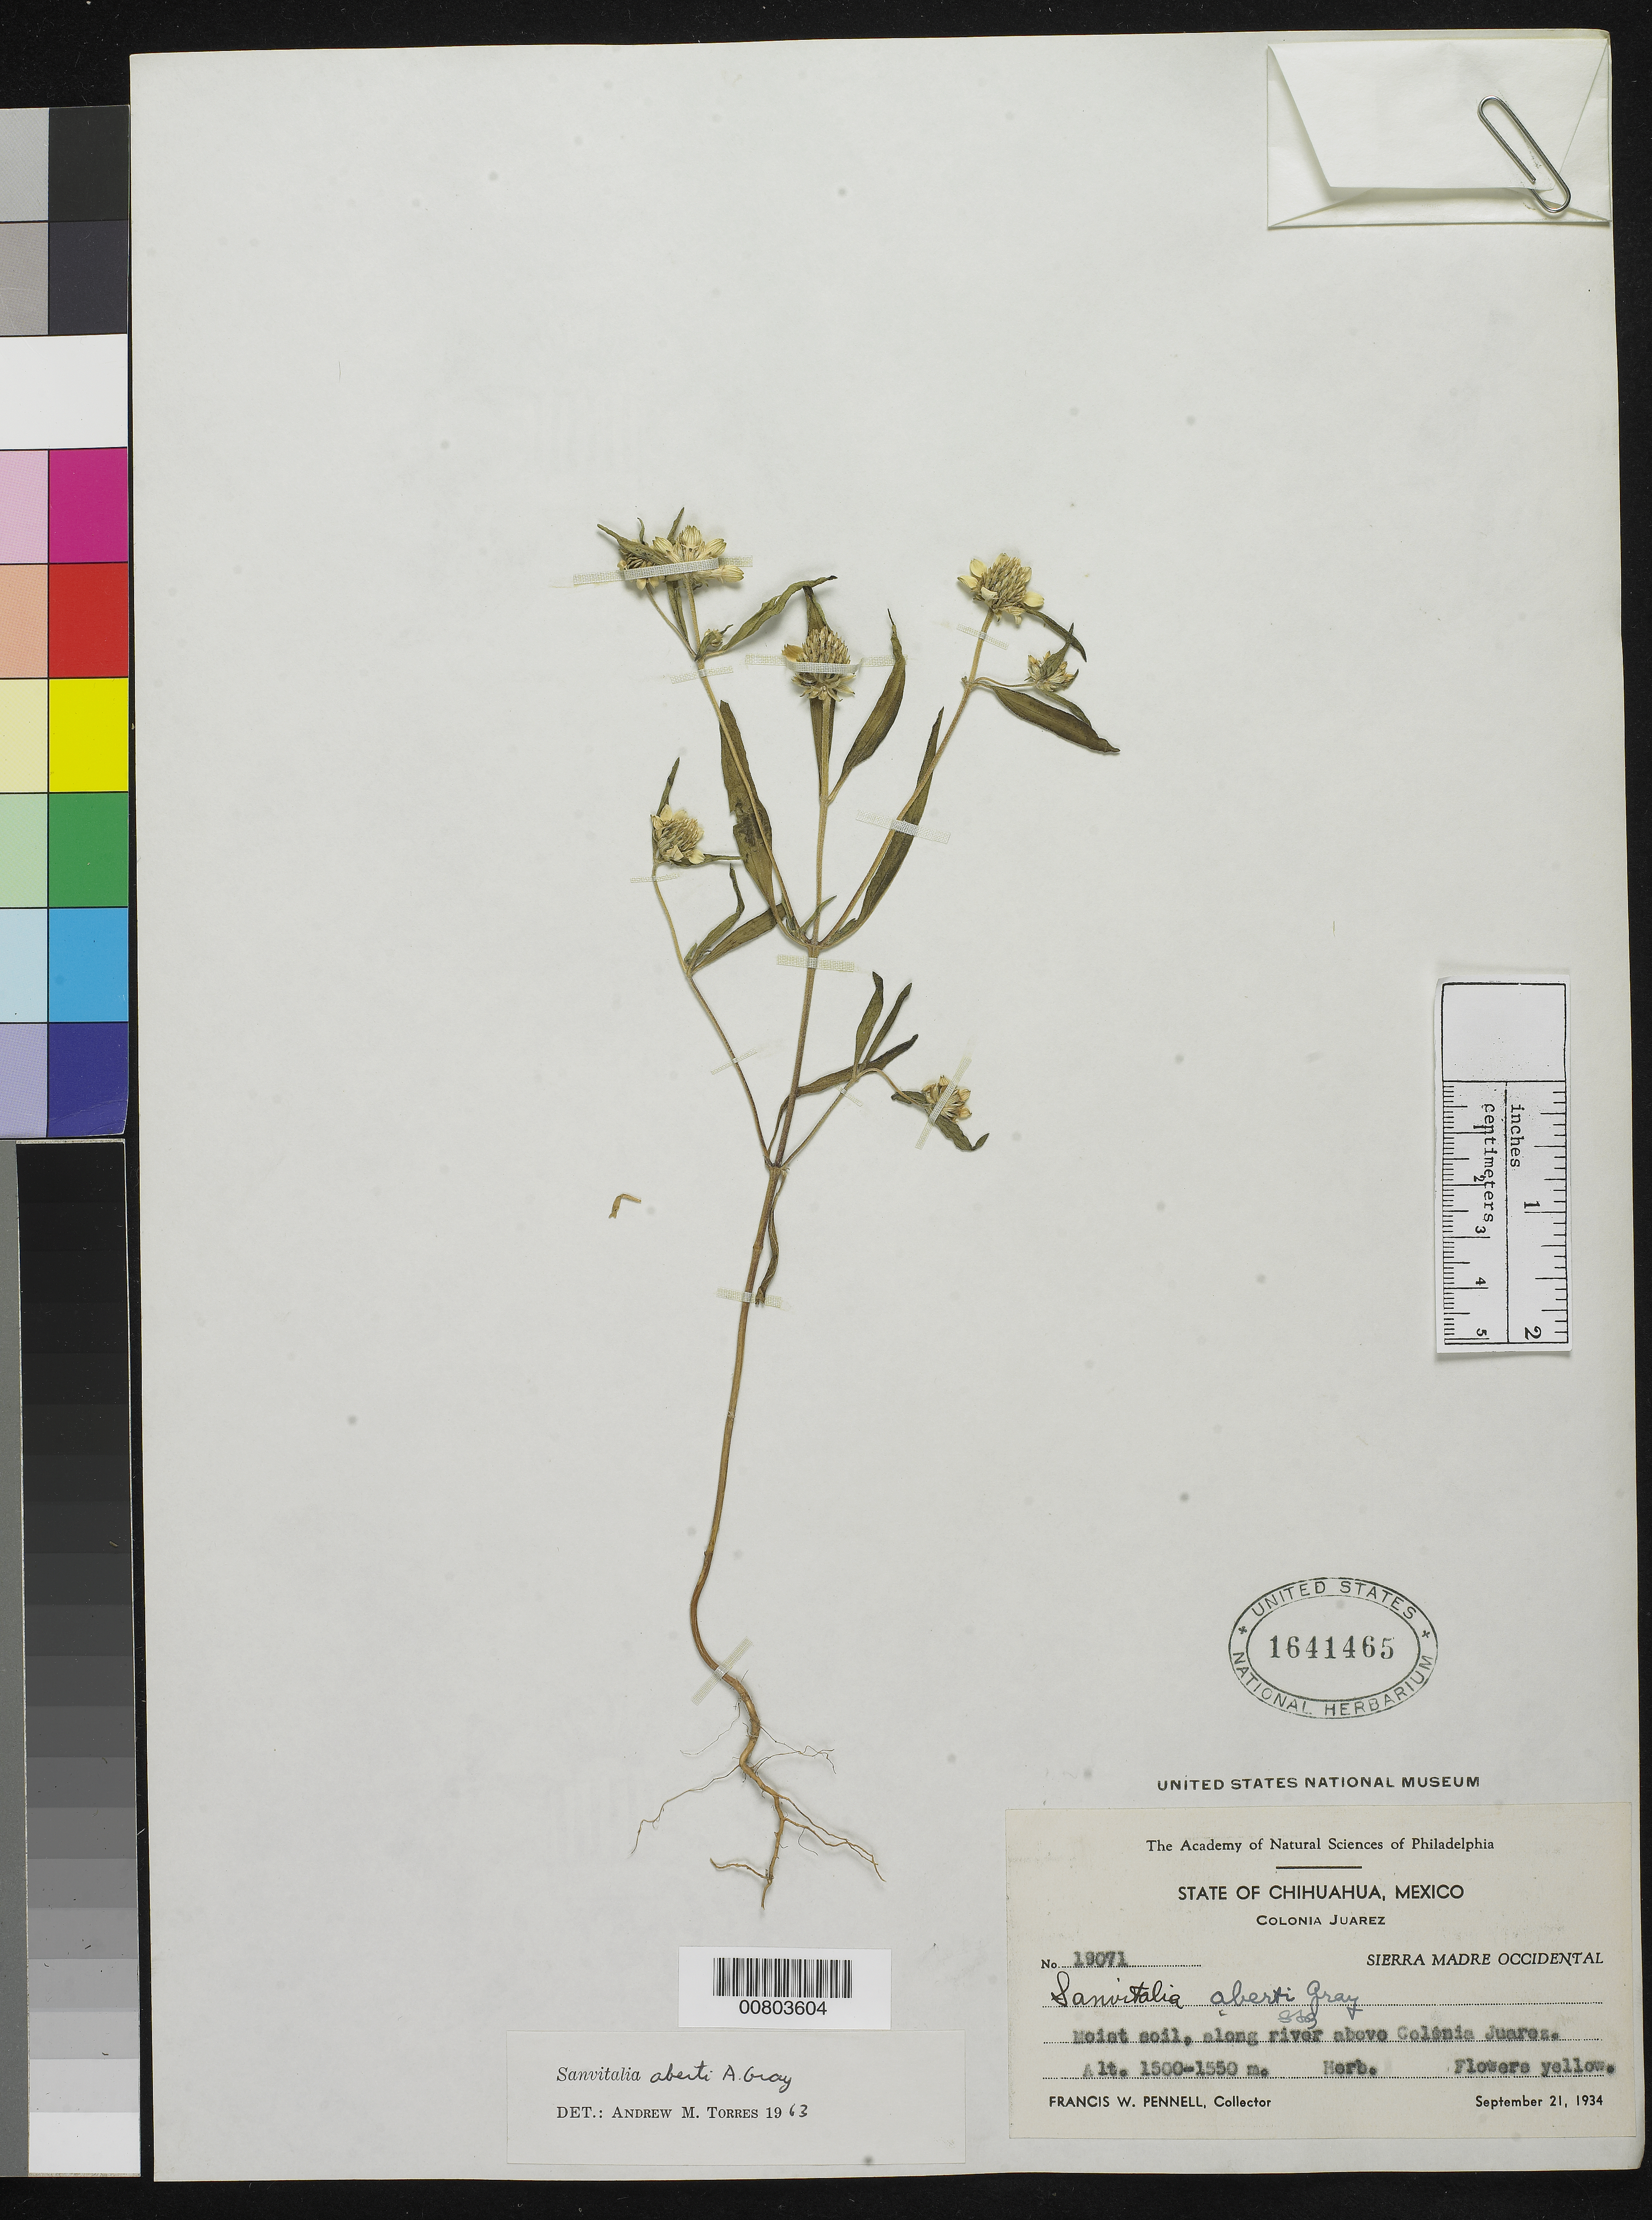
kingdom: Plantae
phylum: Tracheophyta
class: Magnoliopsida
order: Asterales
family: Asteraceae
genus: Sanvitalia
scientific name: Sanvitalia aberti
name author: A. Gray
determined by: Skibicki, Samuel V.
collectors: F. W. Pennell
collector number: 19071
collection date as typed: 21 Sep 1934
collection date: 1934-09-21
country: Mexico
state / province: Chihuahua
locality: Above Colonia Juárez, Sierra Madre Occidental, Chihuahua.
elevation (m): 1550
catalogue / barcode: US 1641465